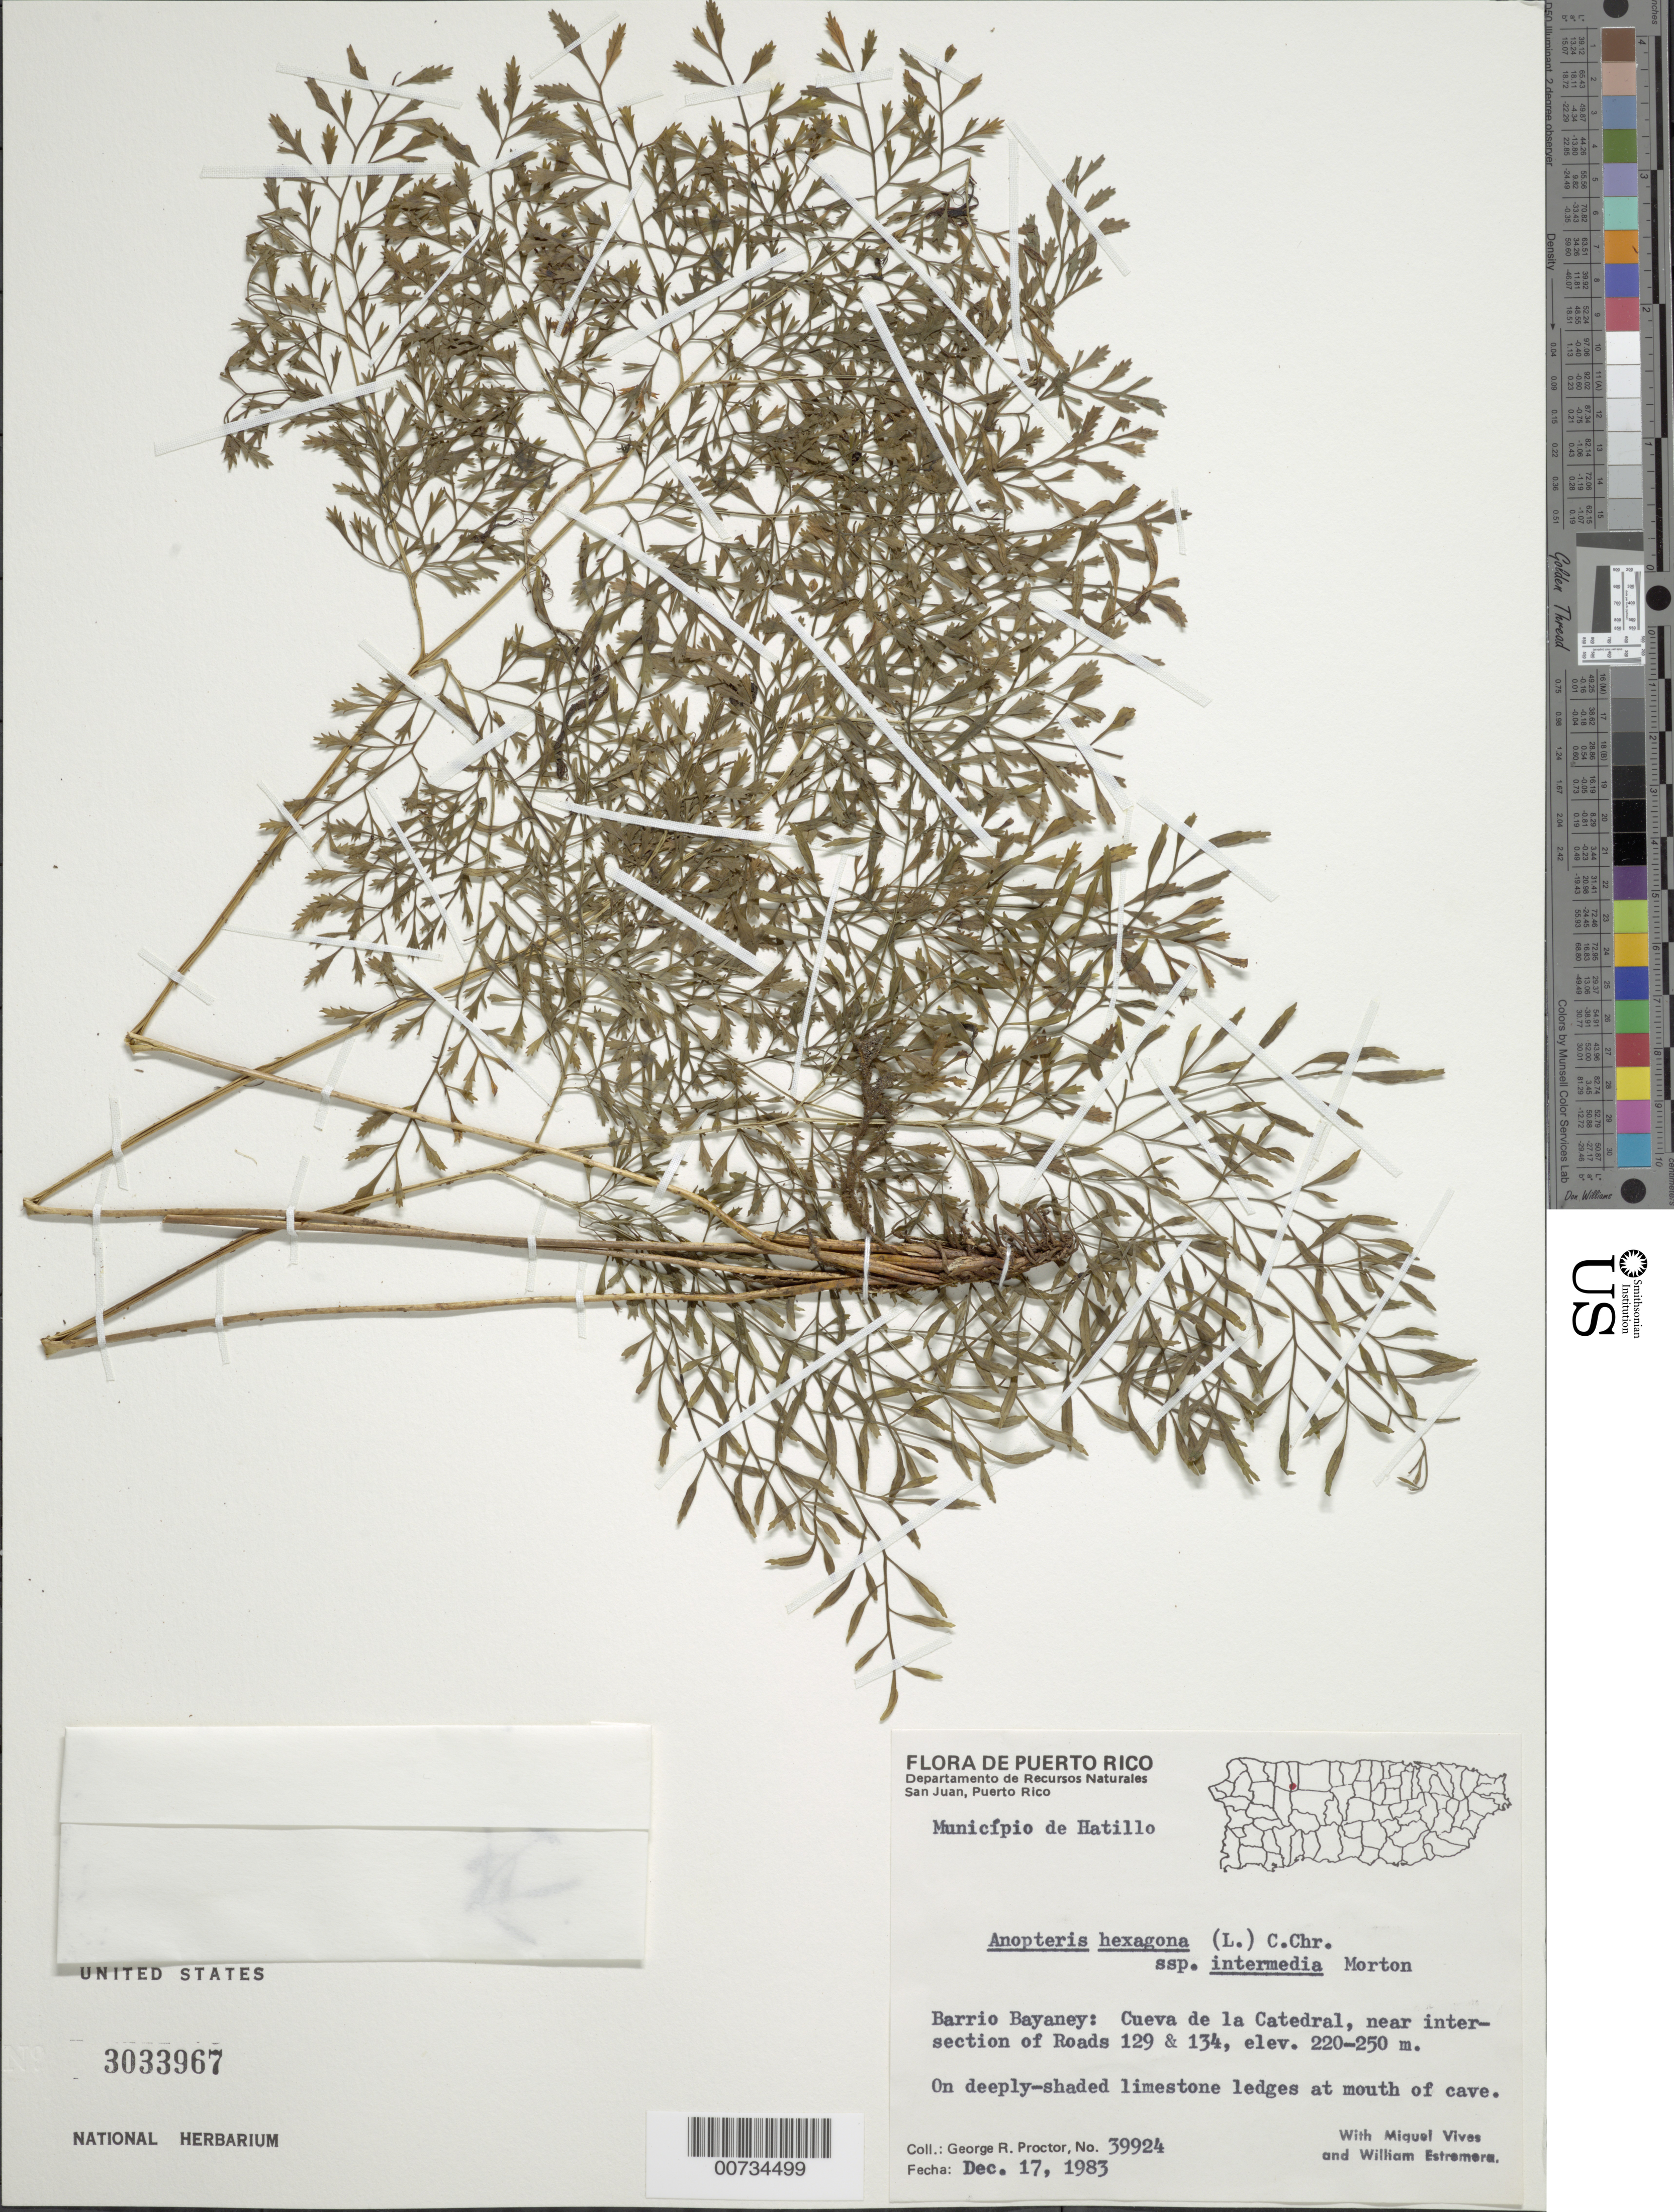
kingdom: Plantae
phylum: Tracheophyta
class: Polypodiopsida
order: Polypodiales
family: Pteridaceae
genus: Pteris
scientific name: Pteris hexagona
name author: (L.) Proctor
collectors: G. R. Proctor, M. Vives & W. Estremera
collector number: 39924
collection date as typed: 17 Dec 1983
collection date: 1983-12-17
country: Puerto Rico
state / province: Hatillo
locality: Mun. Hatillo, Barrio Bayaney: Cueva de la Catedral, near intersection of Roads 129 & 134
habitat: On deeply-shaded limestone ledges at mouth of cave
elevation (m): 220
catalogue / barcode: US 3033967